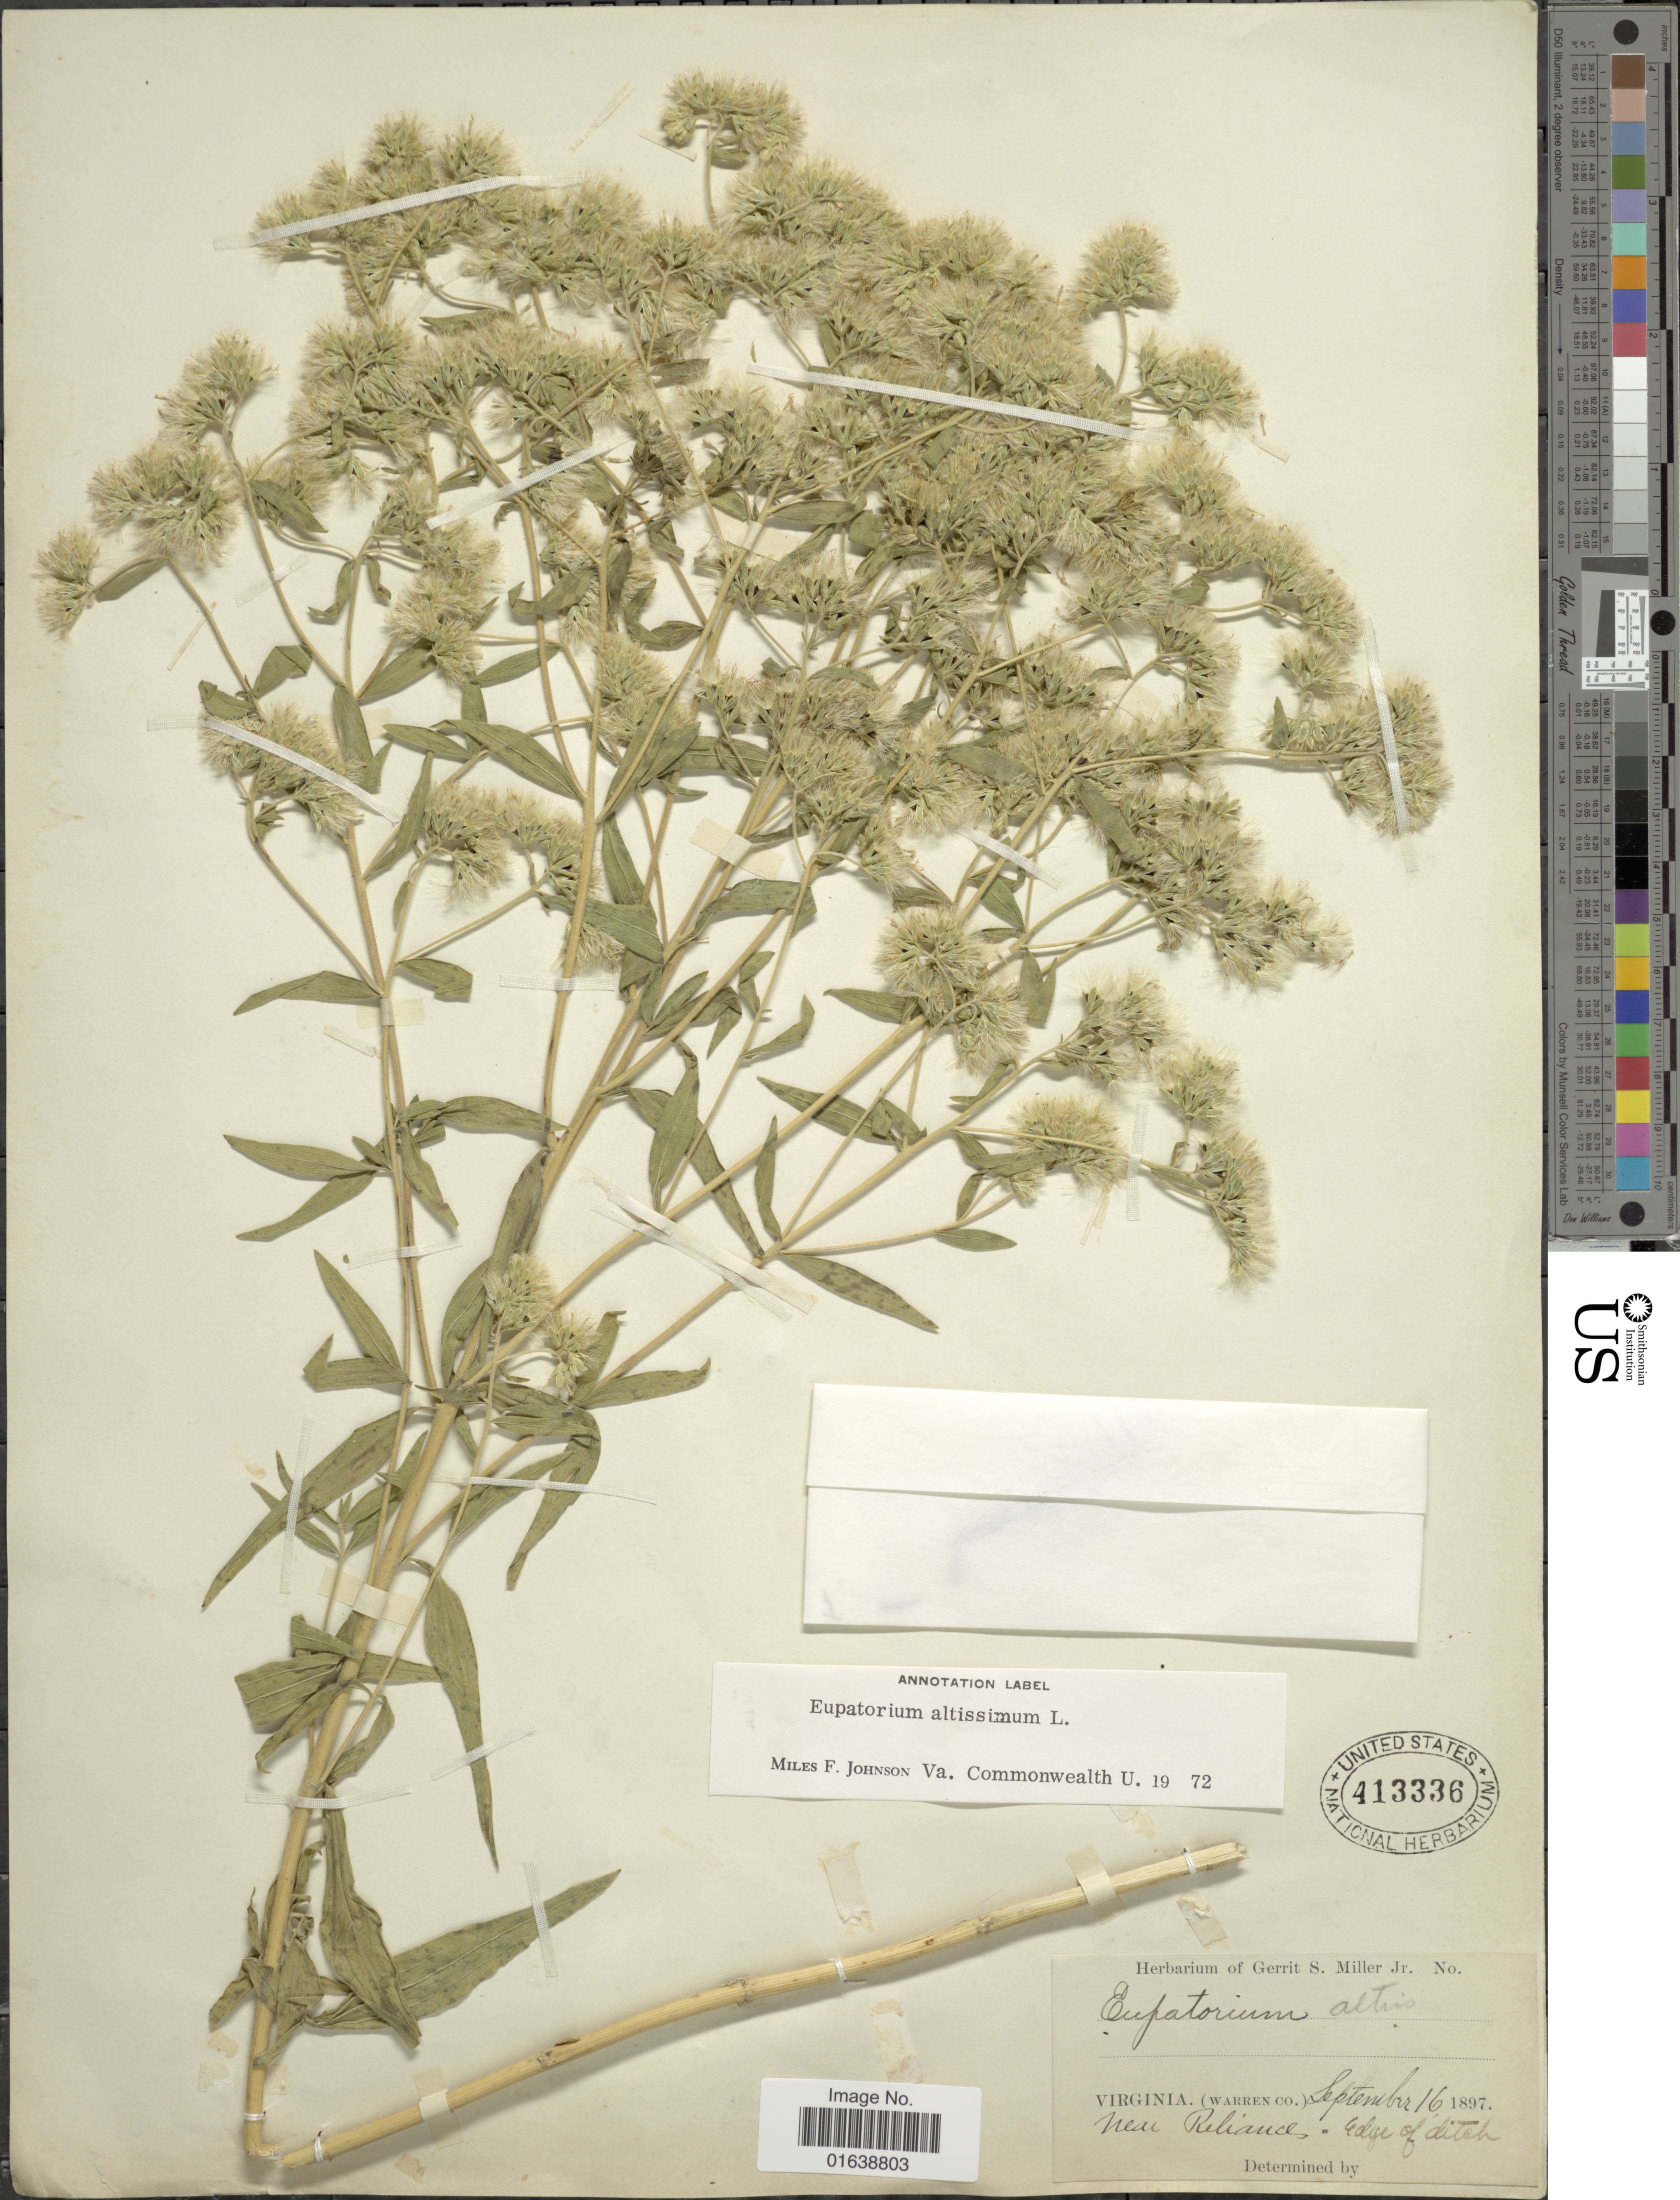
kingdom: Plantae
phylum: Tracheophyta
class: Magnoliopsida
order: Asterales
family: Asteraceae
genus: Eupatorium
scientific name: Eupatorium altissimum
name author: L.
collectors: ex herb. Gerrit S. Miller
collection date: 1897-09-16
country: United States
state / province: Virginia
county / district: Warren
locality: Virginia. (Warren Co.) Near Reliance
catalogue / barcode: US 413336